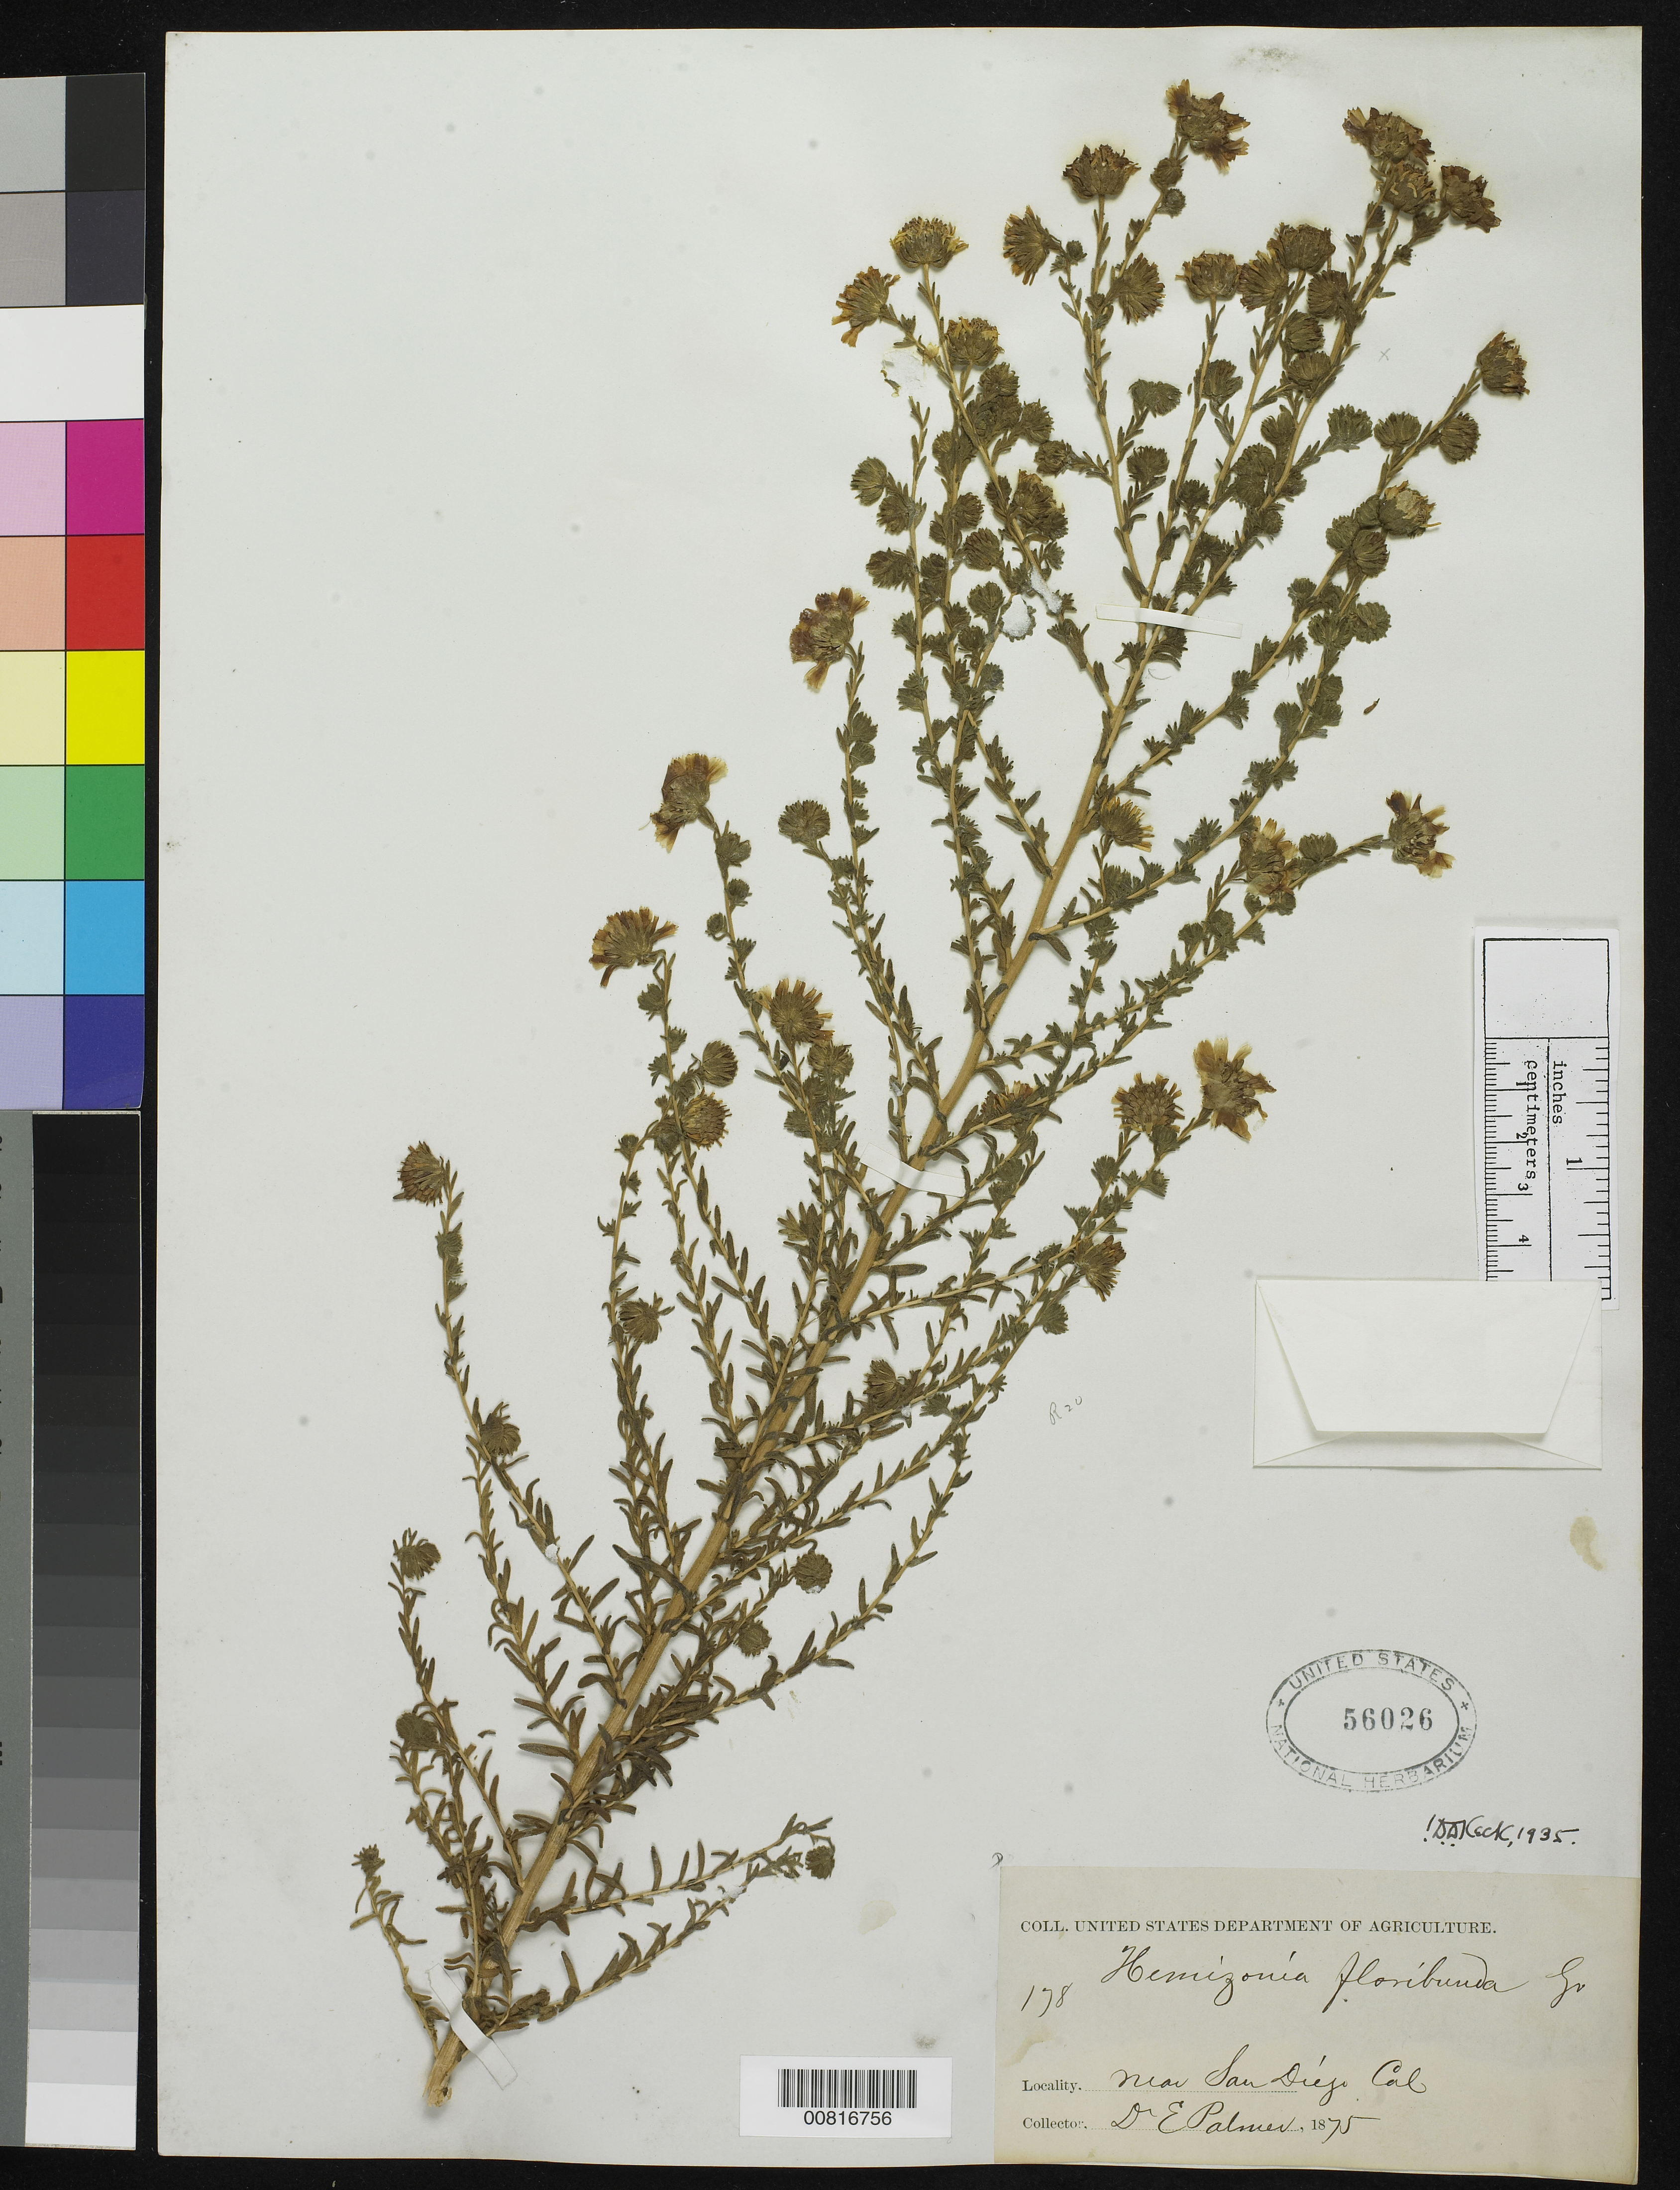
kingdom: Plantae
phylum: Tracheophyta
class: Magnoliopsida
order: Asterales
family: Asteraceae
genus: Deinandra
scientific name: Deinandra floribunda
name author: (A. Gray) Davidson & Moxley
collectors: E. Palmer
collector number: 178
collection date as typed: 1875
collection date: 1875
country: United States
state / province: California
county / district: San Diego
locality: Near San Diego, California.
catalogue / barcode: US 56026